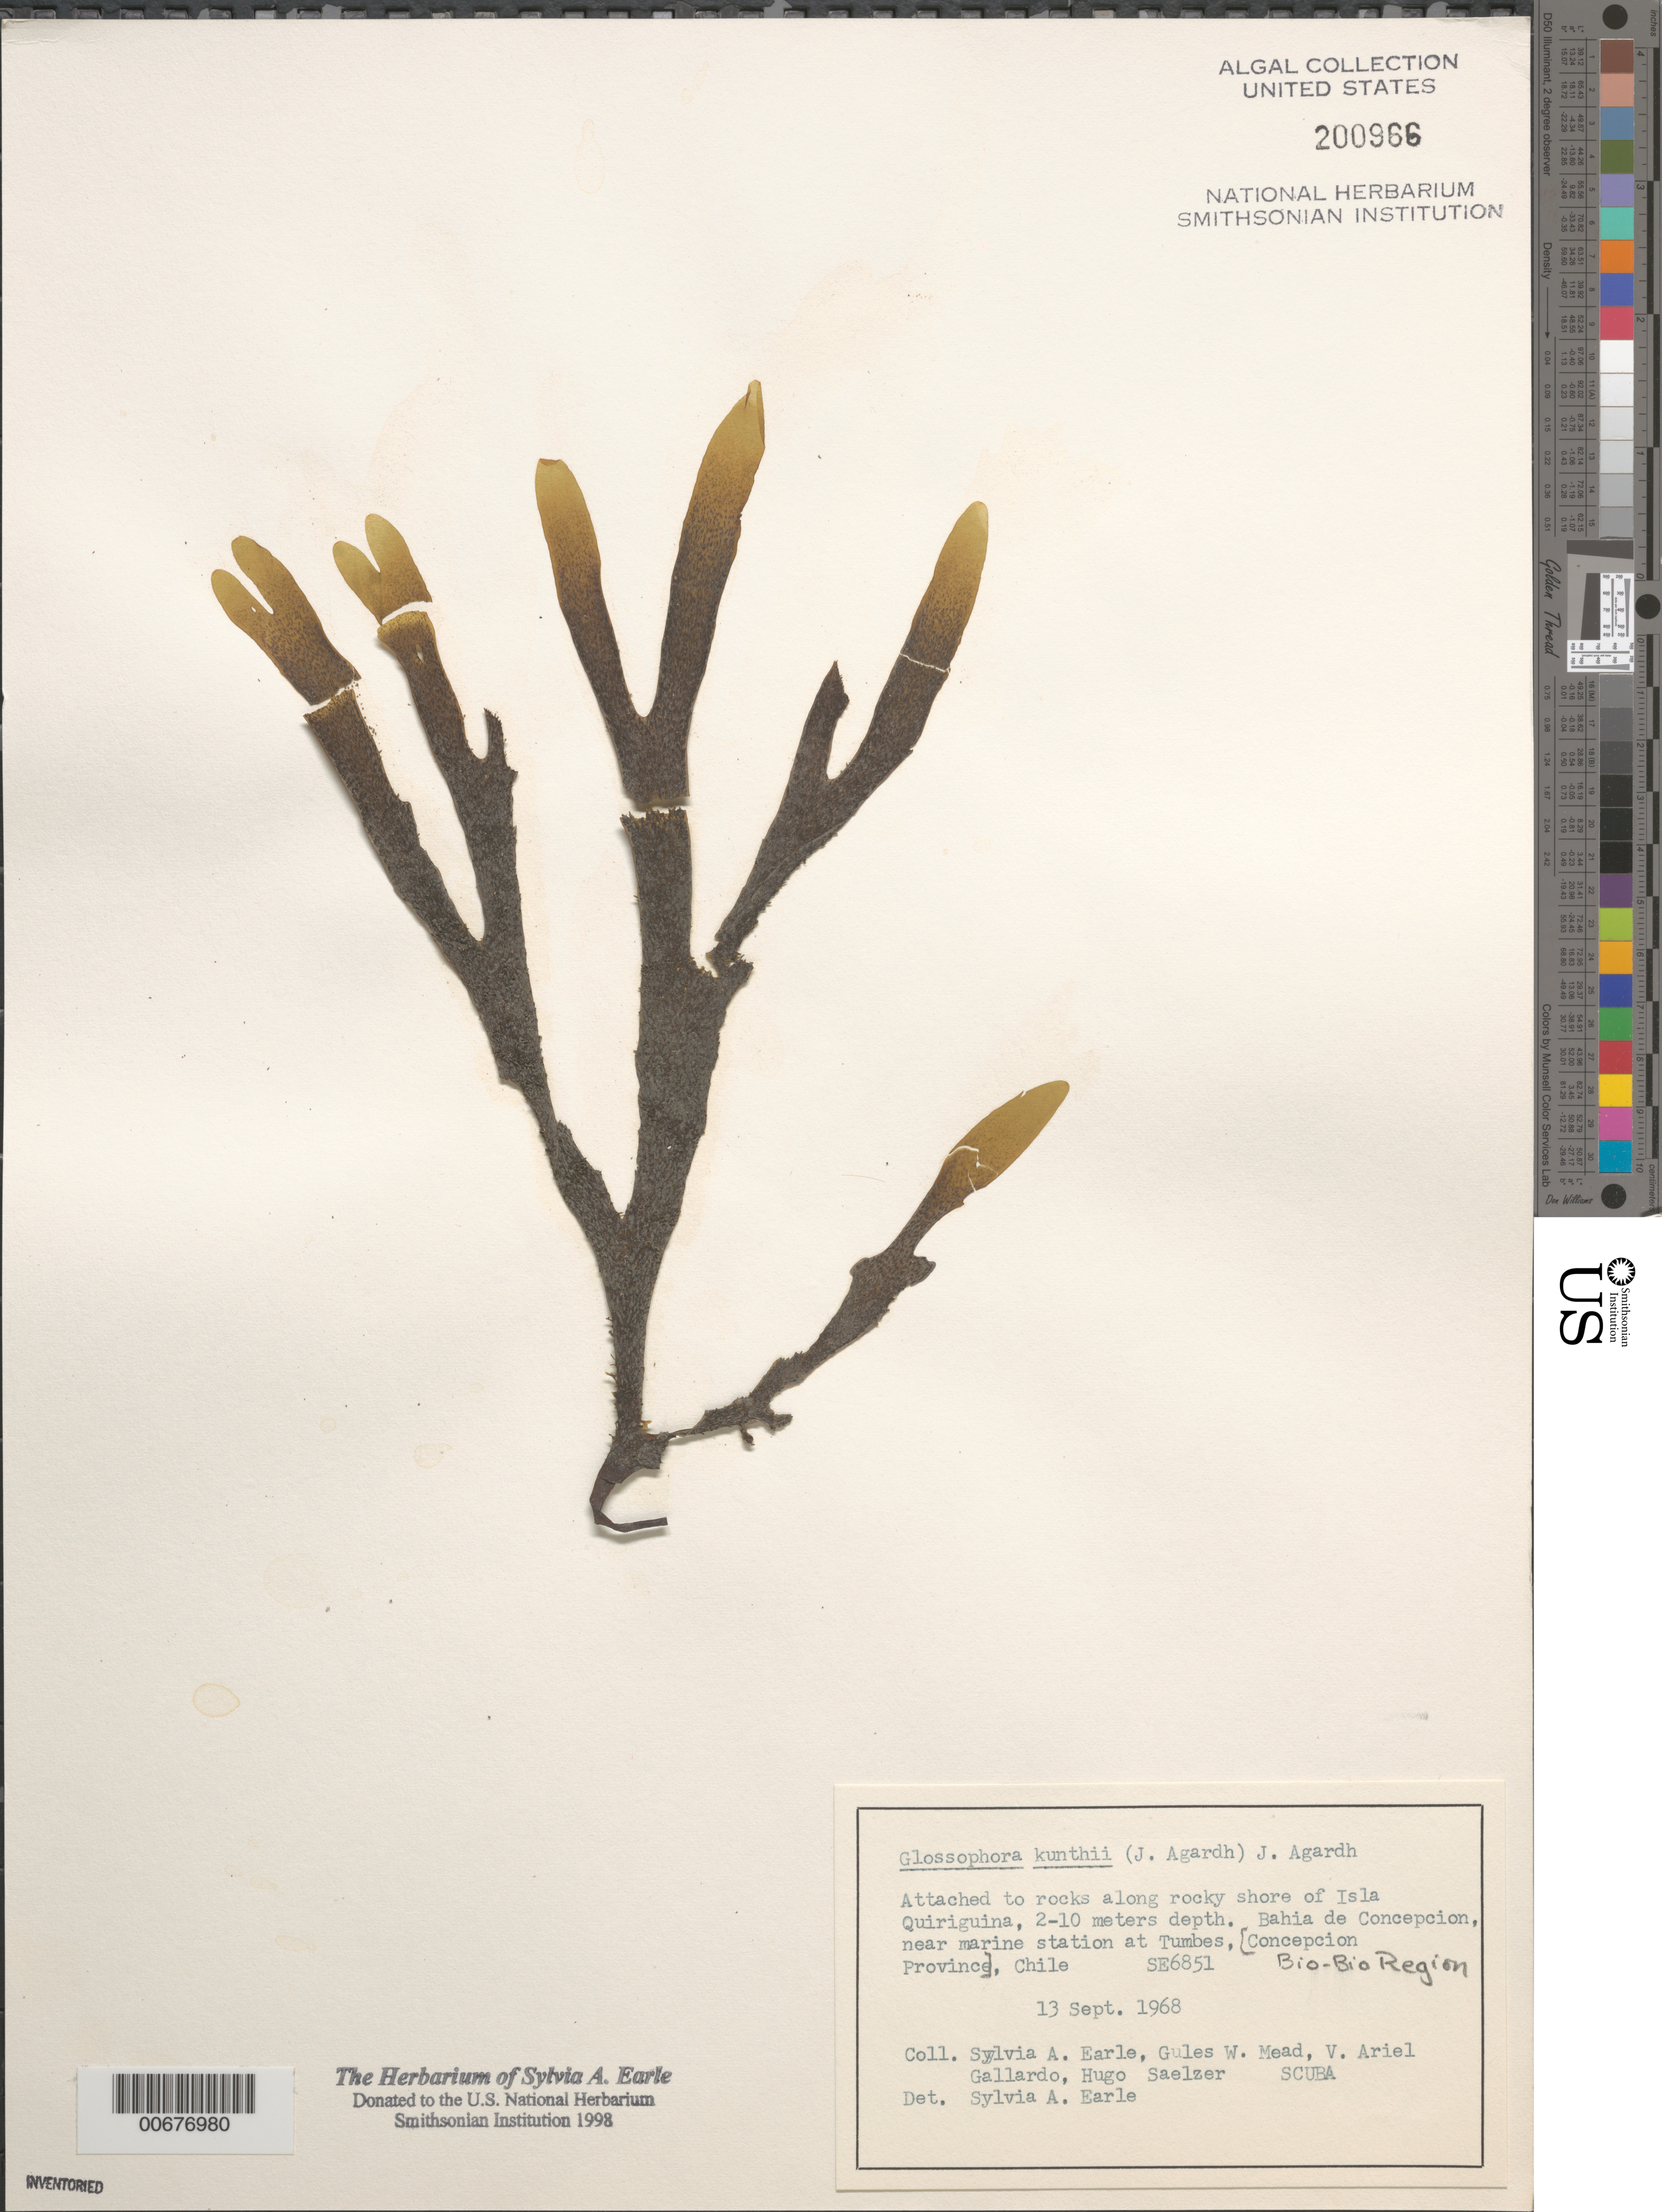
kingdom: Chromista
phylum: Ochrophyta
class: Phaeophyceae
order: Dictyotales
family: Dictyotaceae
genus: Dictyota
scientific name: Dictyota kunthii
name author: (C. Agardh) Grev.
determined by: Algae name updating Project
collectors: S. A. Earle, G. W. Mead, V. Gallardo & H. Saelzer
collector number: SE 6851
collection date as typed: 13 Sep 1968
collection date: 1968-09-13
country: Chile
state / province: Bio-Bío (VIII)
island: Isla Quiriquina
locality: Bahía de Concepción, near marine station at Tumbes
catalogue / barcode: US 200966